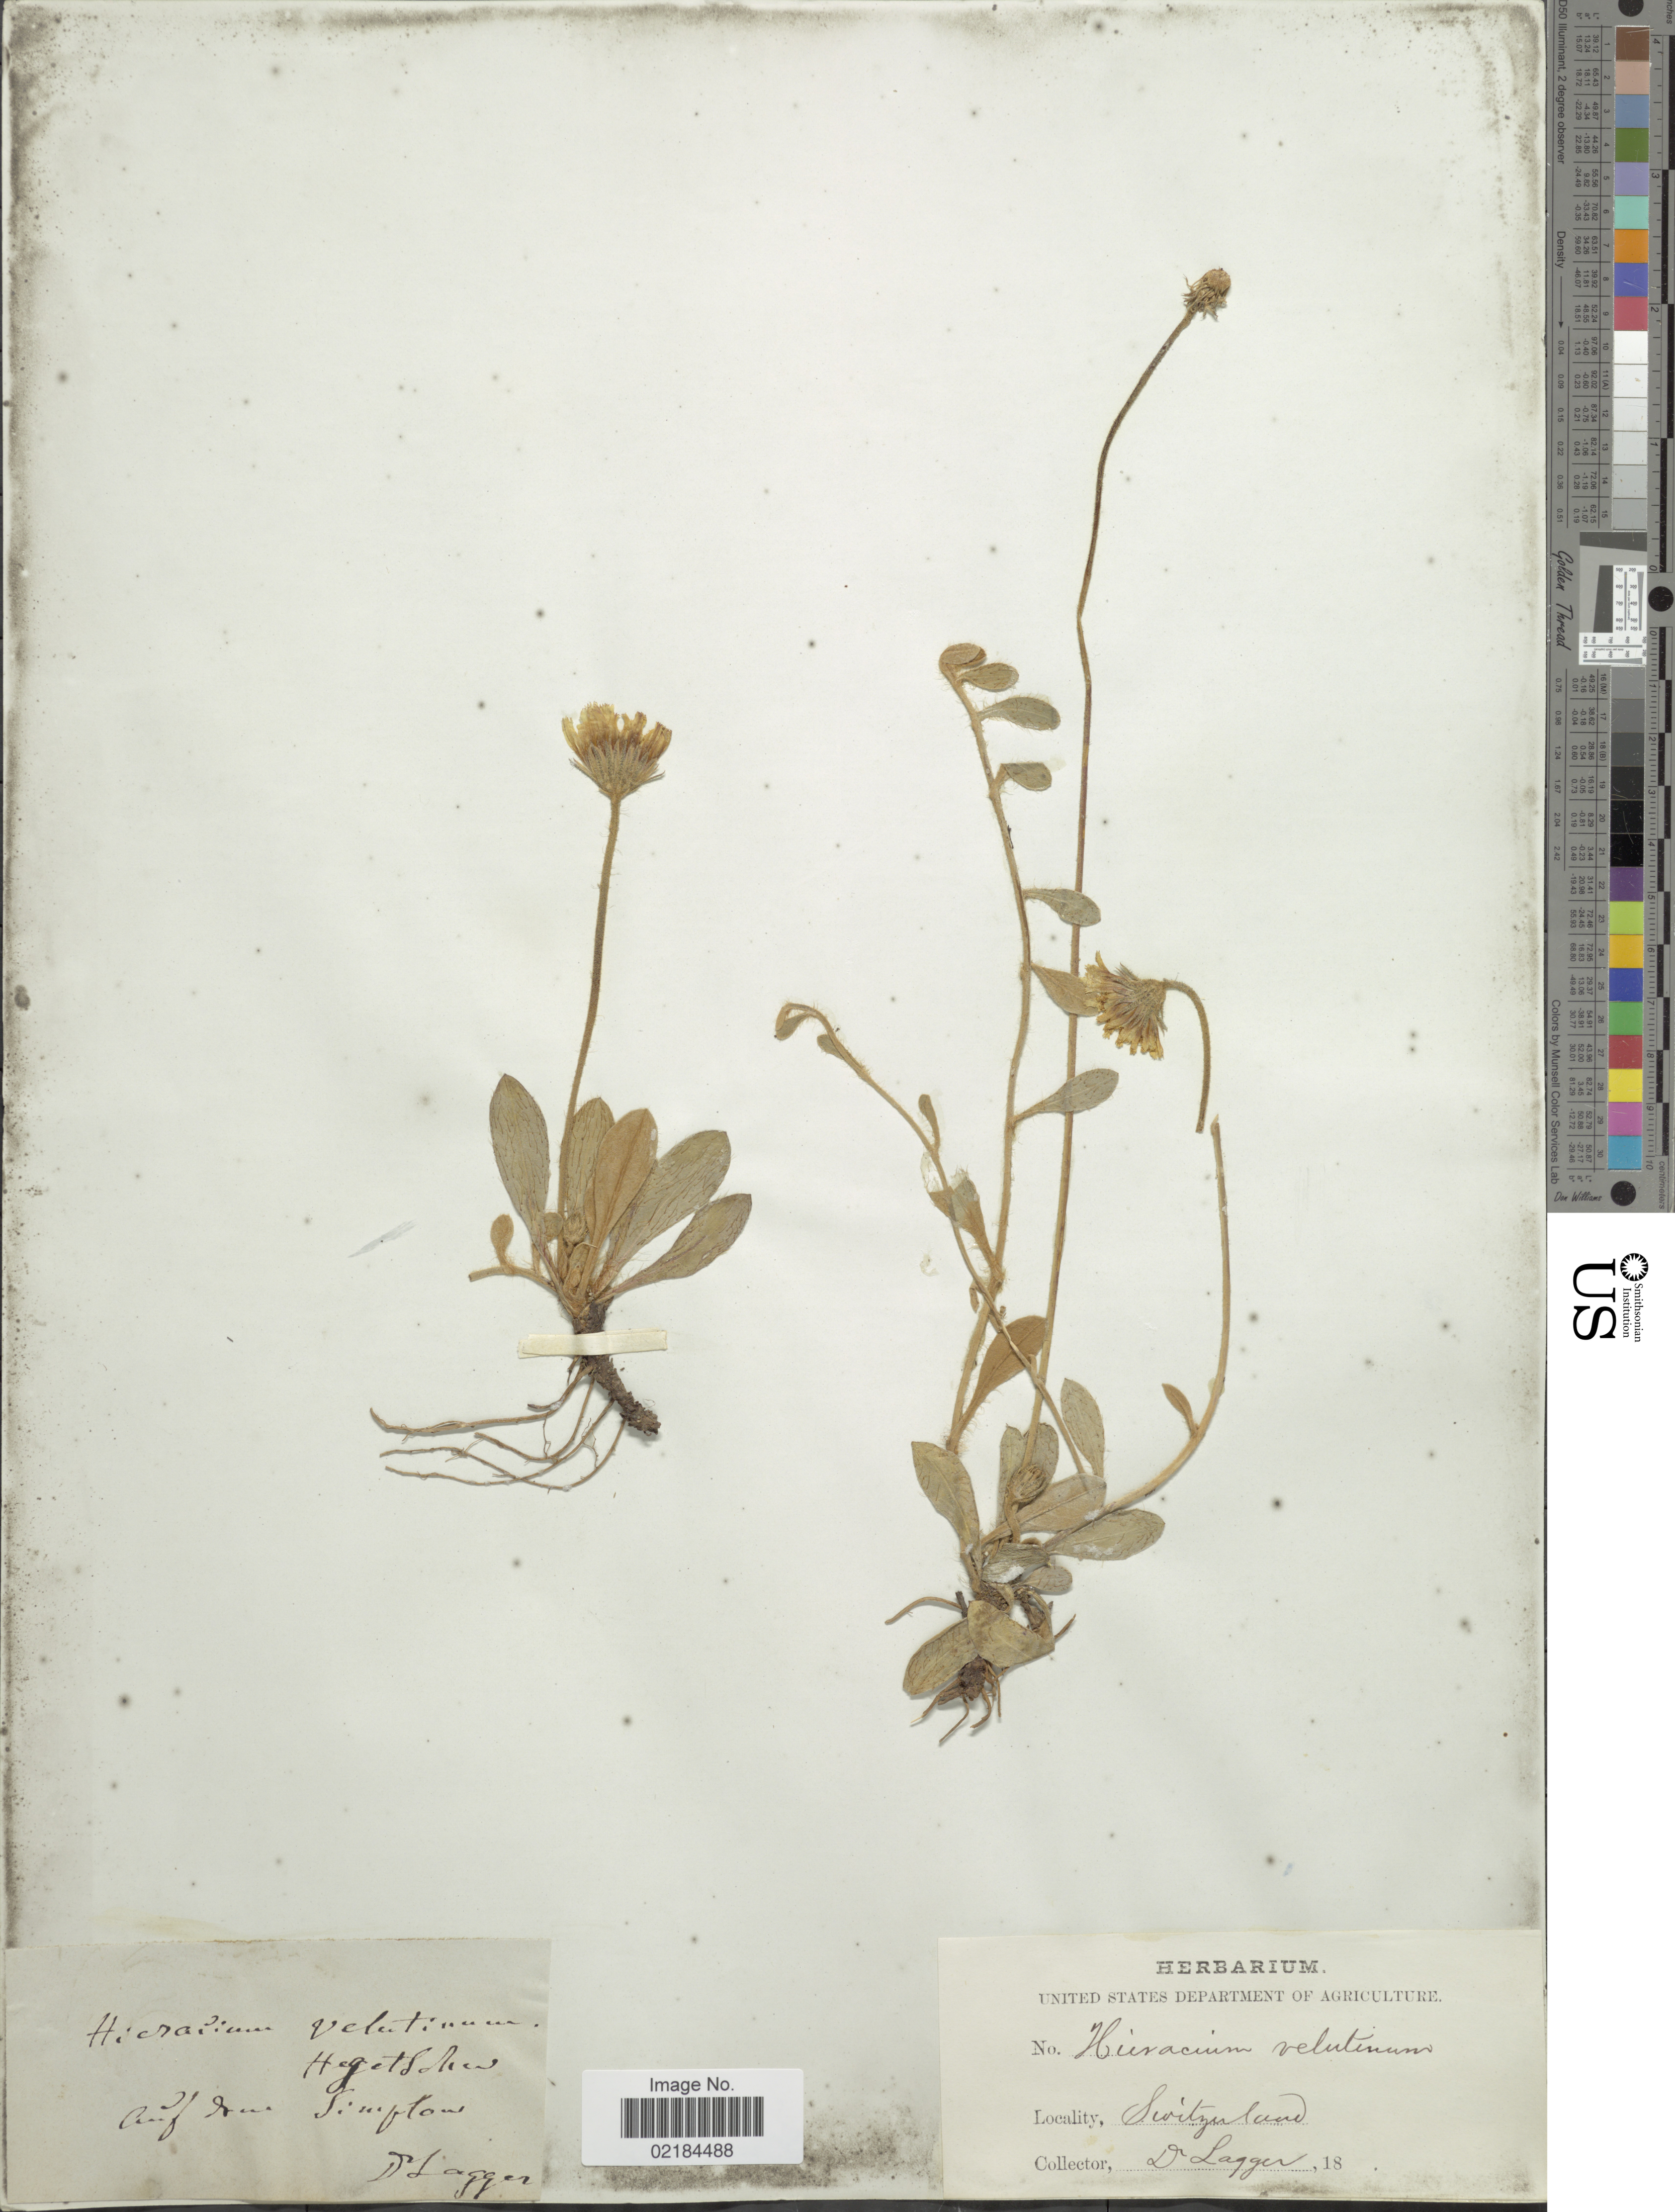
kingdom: Plantae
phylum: Tracheophyta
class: Magnoliopsida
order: Asterales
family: Asteraceae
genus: Pilosella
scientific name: Pilosella velutina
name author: (Froel.) F.W. Schultz & Sch. Bip.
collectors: F. J. Lagger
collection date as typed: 18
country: Switzerland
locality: Auf der Simpton